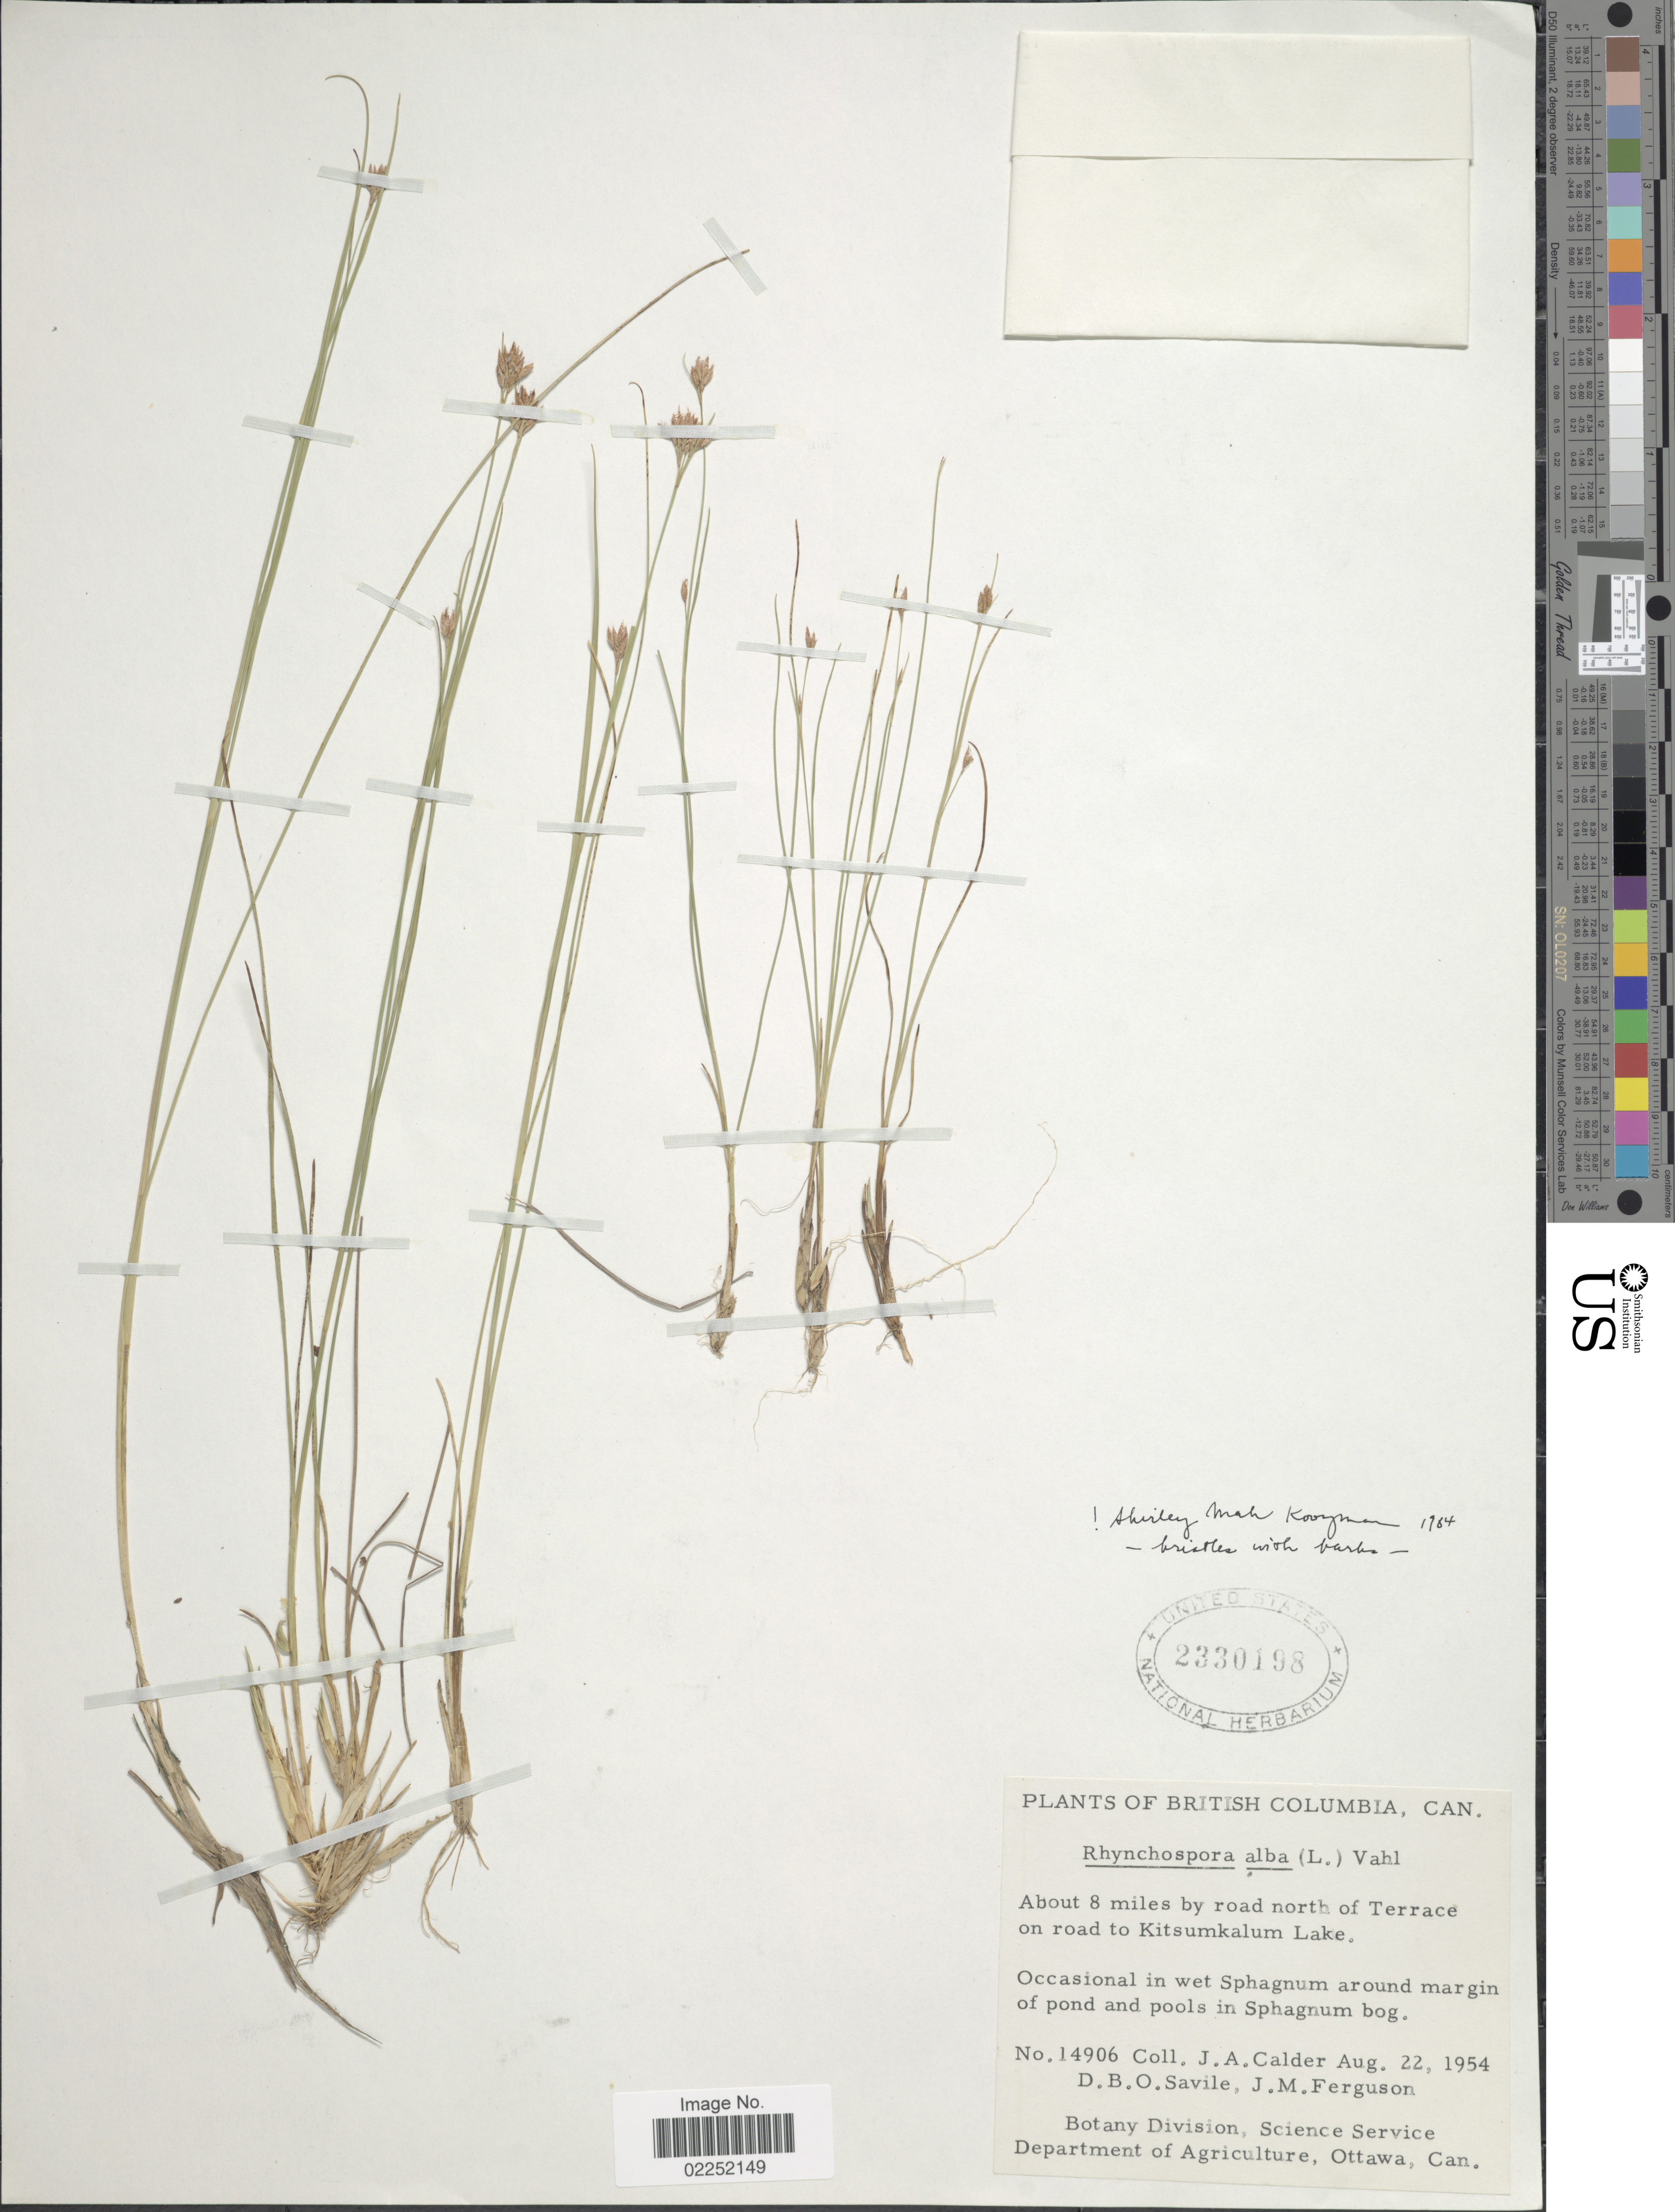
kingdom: Plantae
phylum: Tracheophyta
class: Liliopsida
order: Poales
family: Cyperaceae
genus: Rhynchospora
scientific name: Rhynchospora alba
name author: (L.) Vahl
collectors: J. A. Calder, D. Savile & J. M. Ferguson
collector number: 14906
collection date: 1954-08-22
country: Canada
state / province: British Columbia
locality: About 8 miles by road north of Terrace on road to Kitsumkalum Lake, Occasional in wet Sphagnum around margin of pond and pools in Sphagnum bog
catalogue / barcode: US 2330198